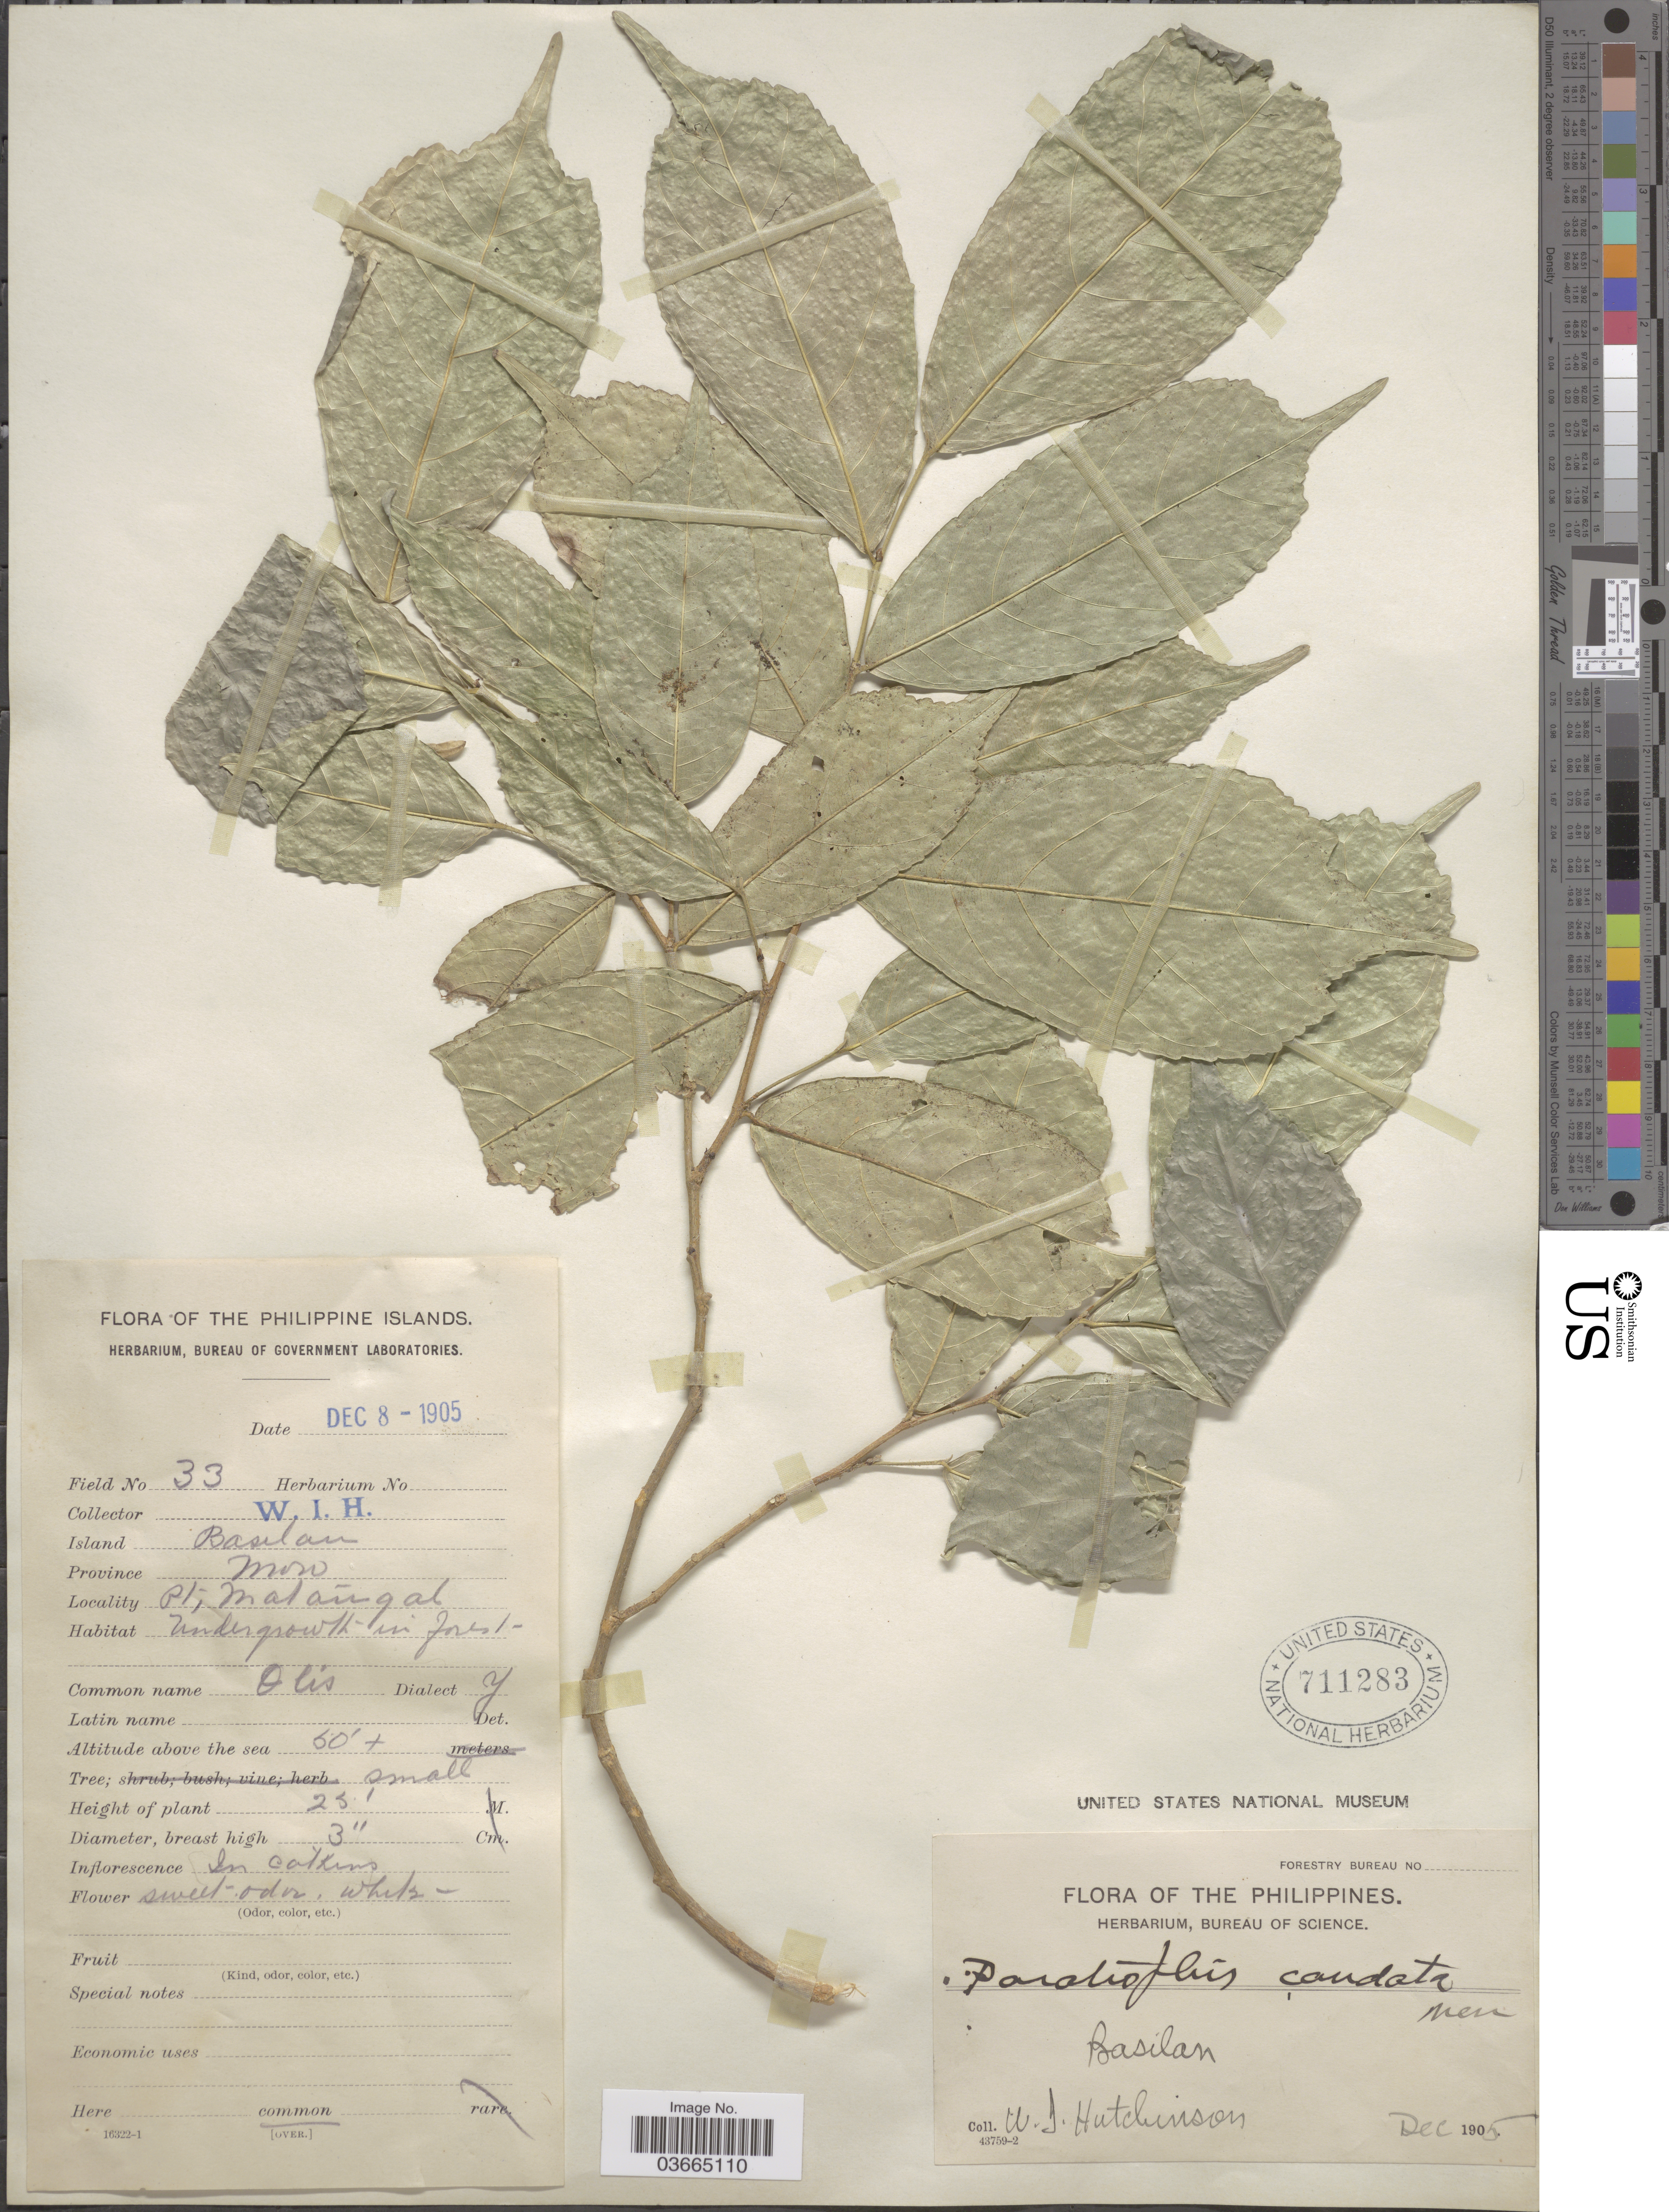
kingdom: Plantae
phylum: Tracheophyta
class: Magnoliopsida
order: Rosales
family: Moraceae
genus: Taxotrophis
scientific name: Taxotrophis macrophylla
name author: (Blume) Boerl.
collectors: W. J. Hutchinson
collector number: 33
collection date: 1905-12-08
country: Philippines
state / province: Muslim Mindanao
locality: The Philippine Islands. Island Basilan. Province Moro. pt*, Matangal. Basilan.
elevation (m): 18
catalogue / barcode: US 711283